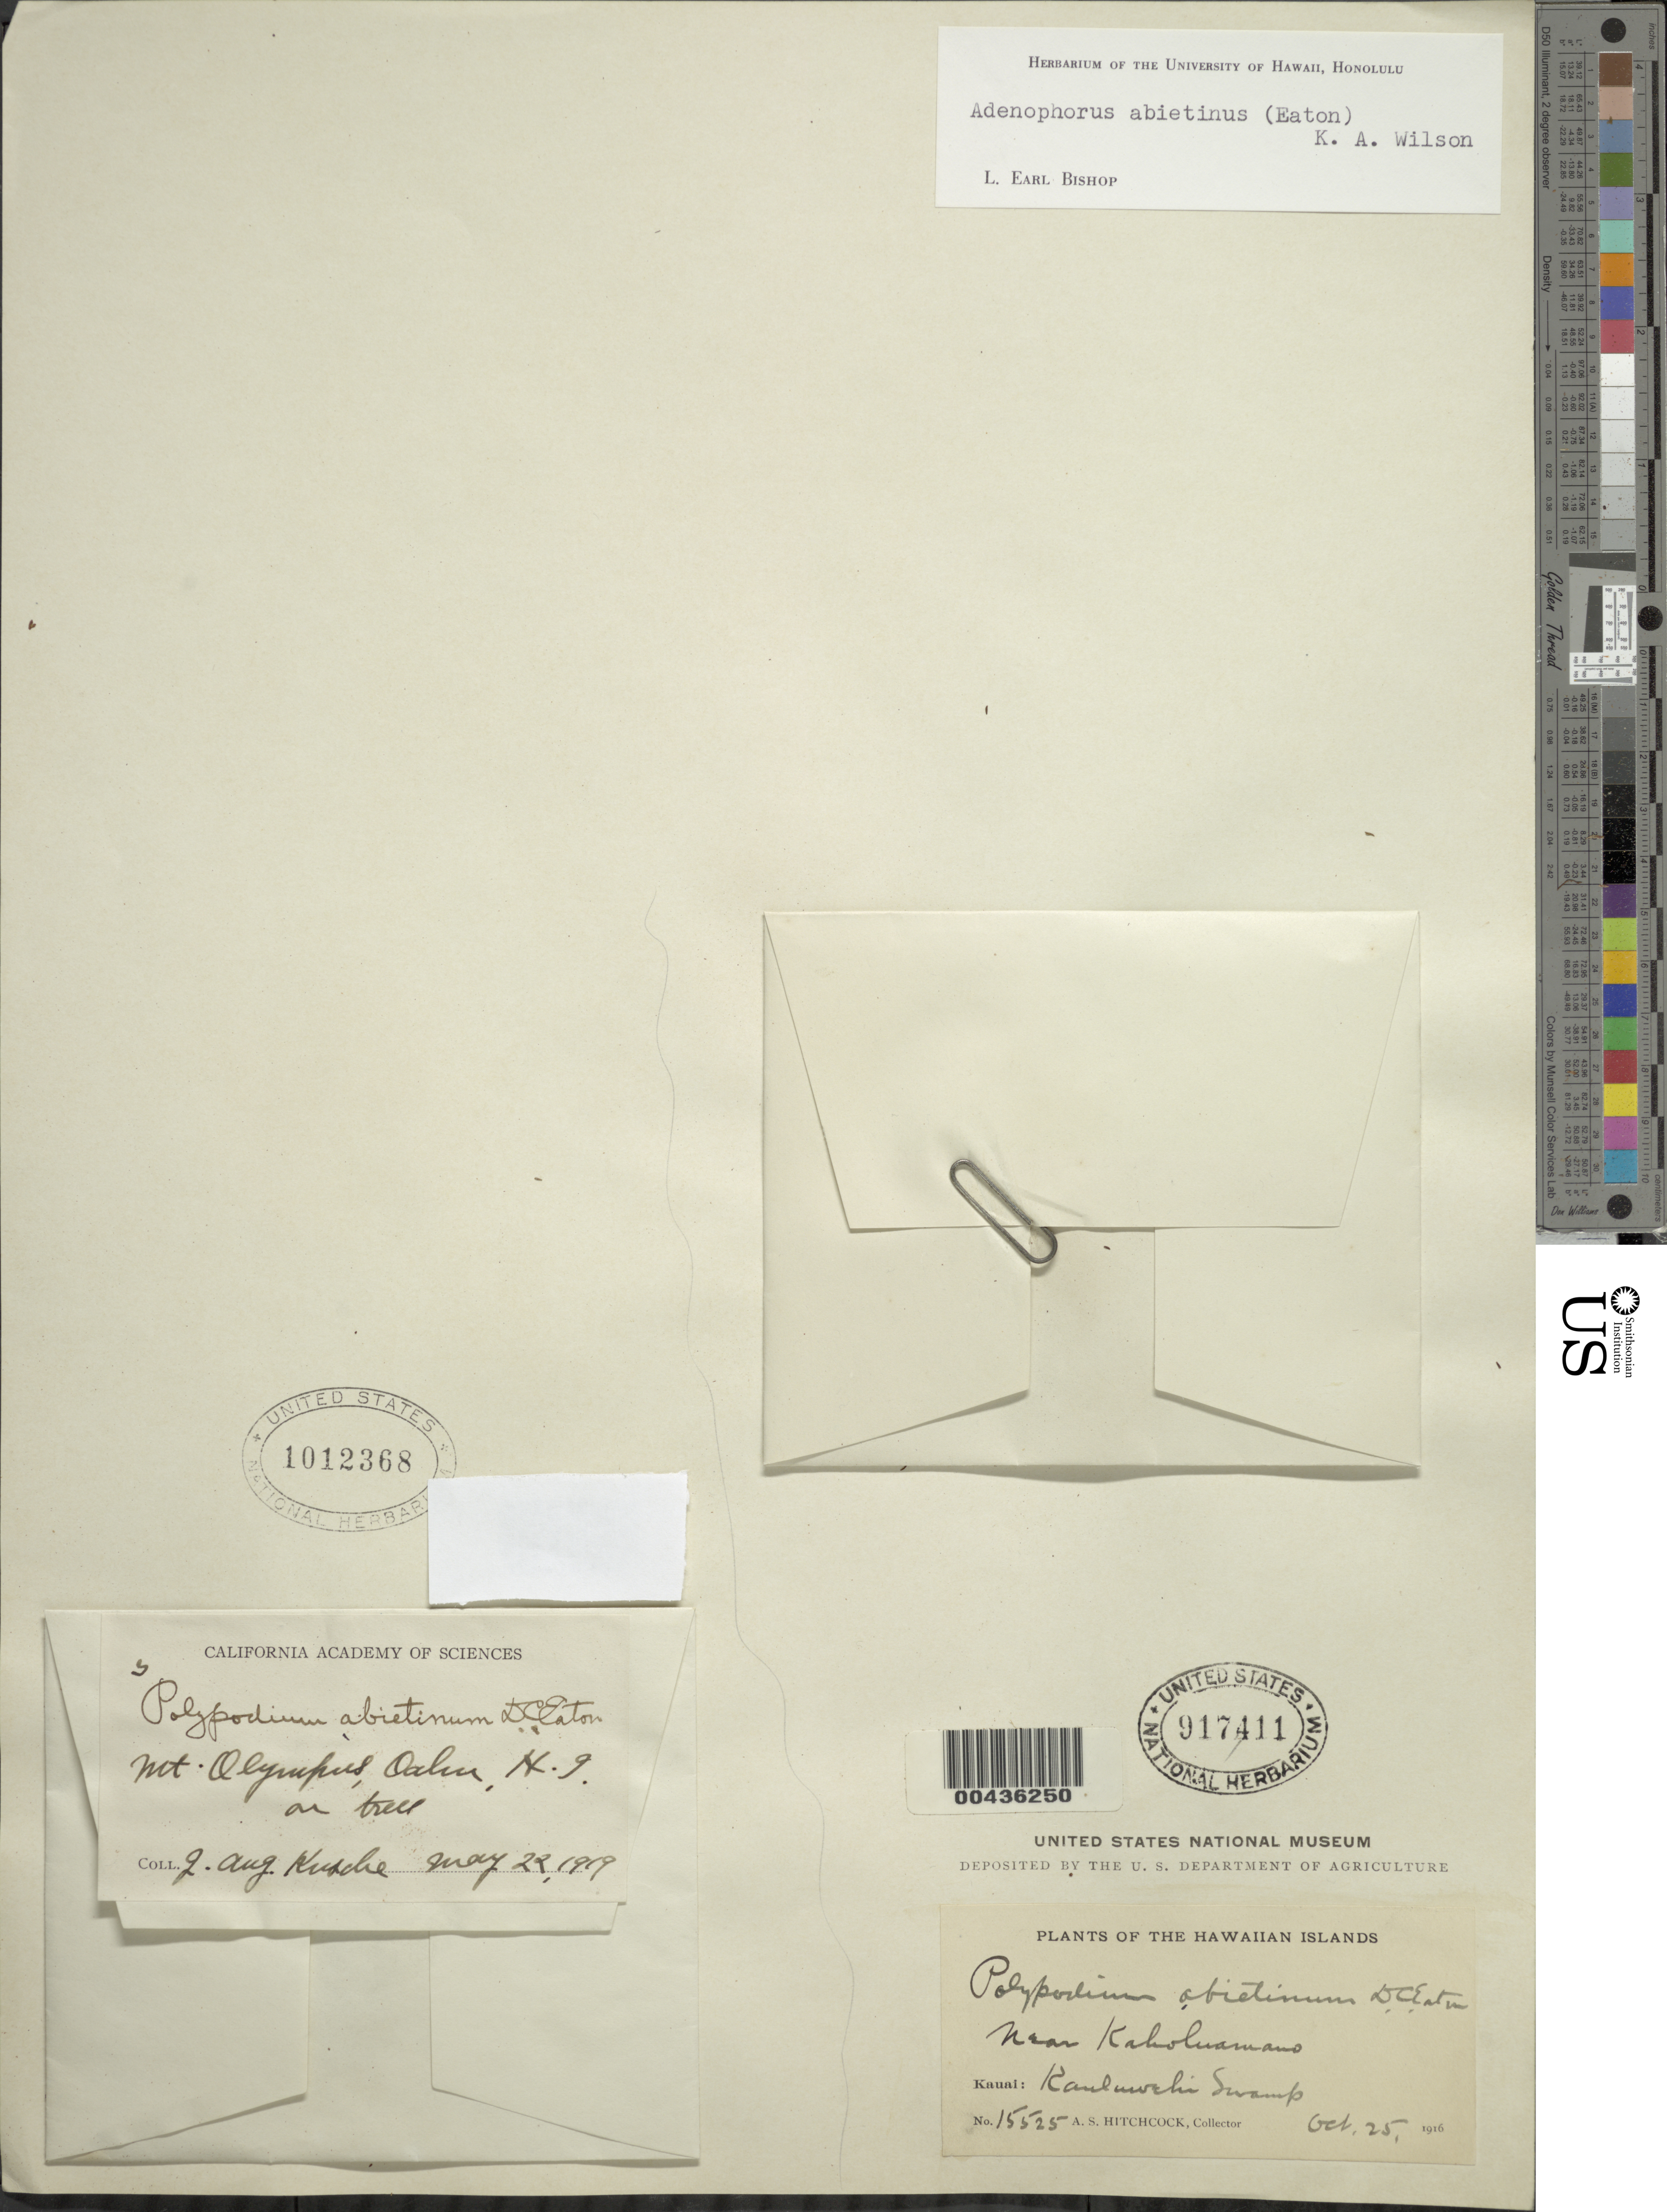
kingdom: Plantae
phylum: Tracheophyta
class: Polypodiopsida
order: Polypodiales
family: Polypodiaceae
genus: Adenophorus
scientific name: Adenophorus abietinus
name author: (D.C. Eaton) K.A. Wilson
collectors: A. S. Hitchcock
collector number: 15525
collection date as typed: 25 Oct 1916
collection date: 1916-10-25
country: United States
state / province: Hawaii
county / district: Kauai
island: Kaua'i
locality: Kauluwehi Swamp, near Kaholuamano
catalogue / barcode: US 917411